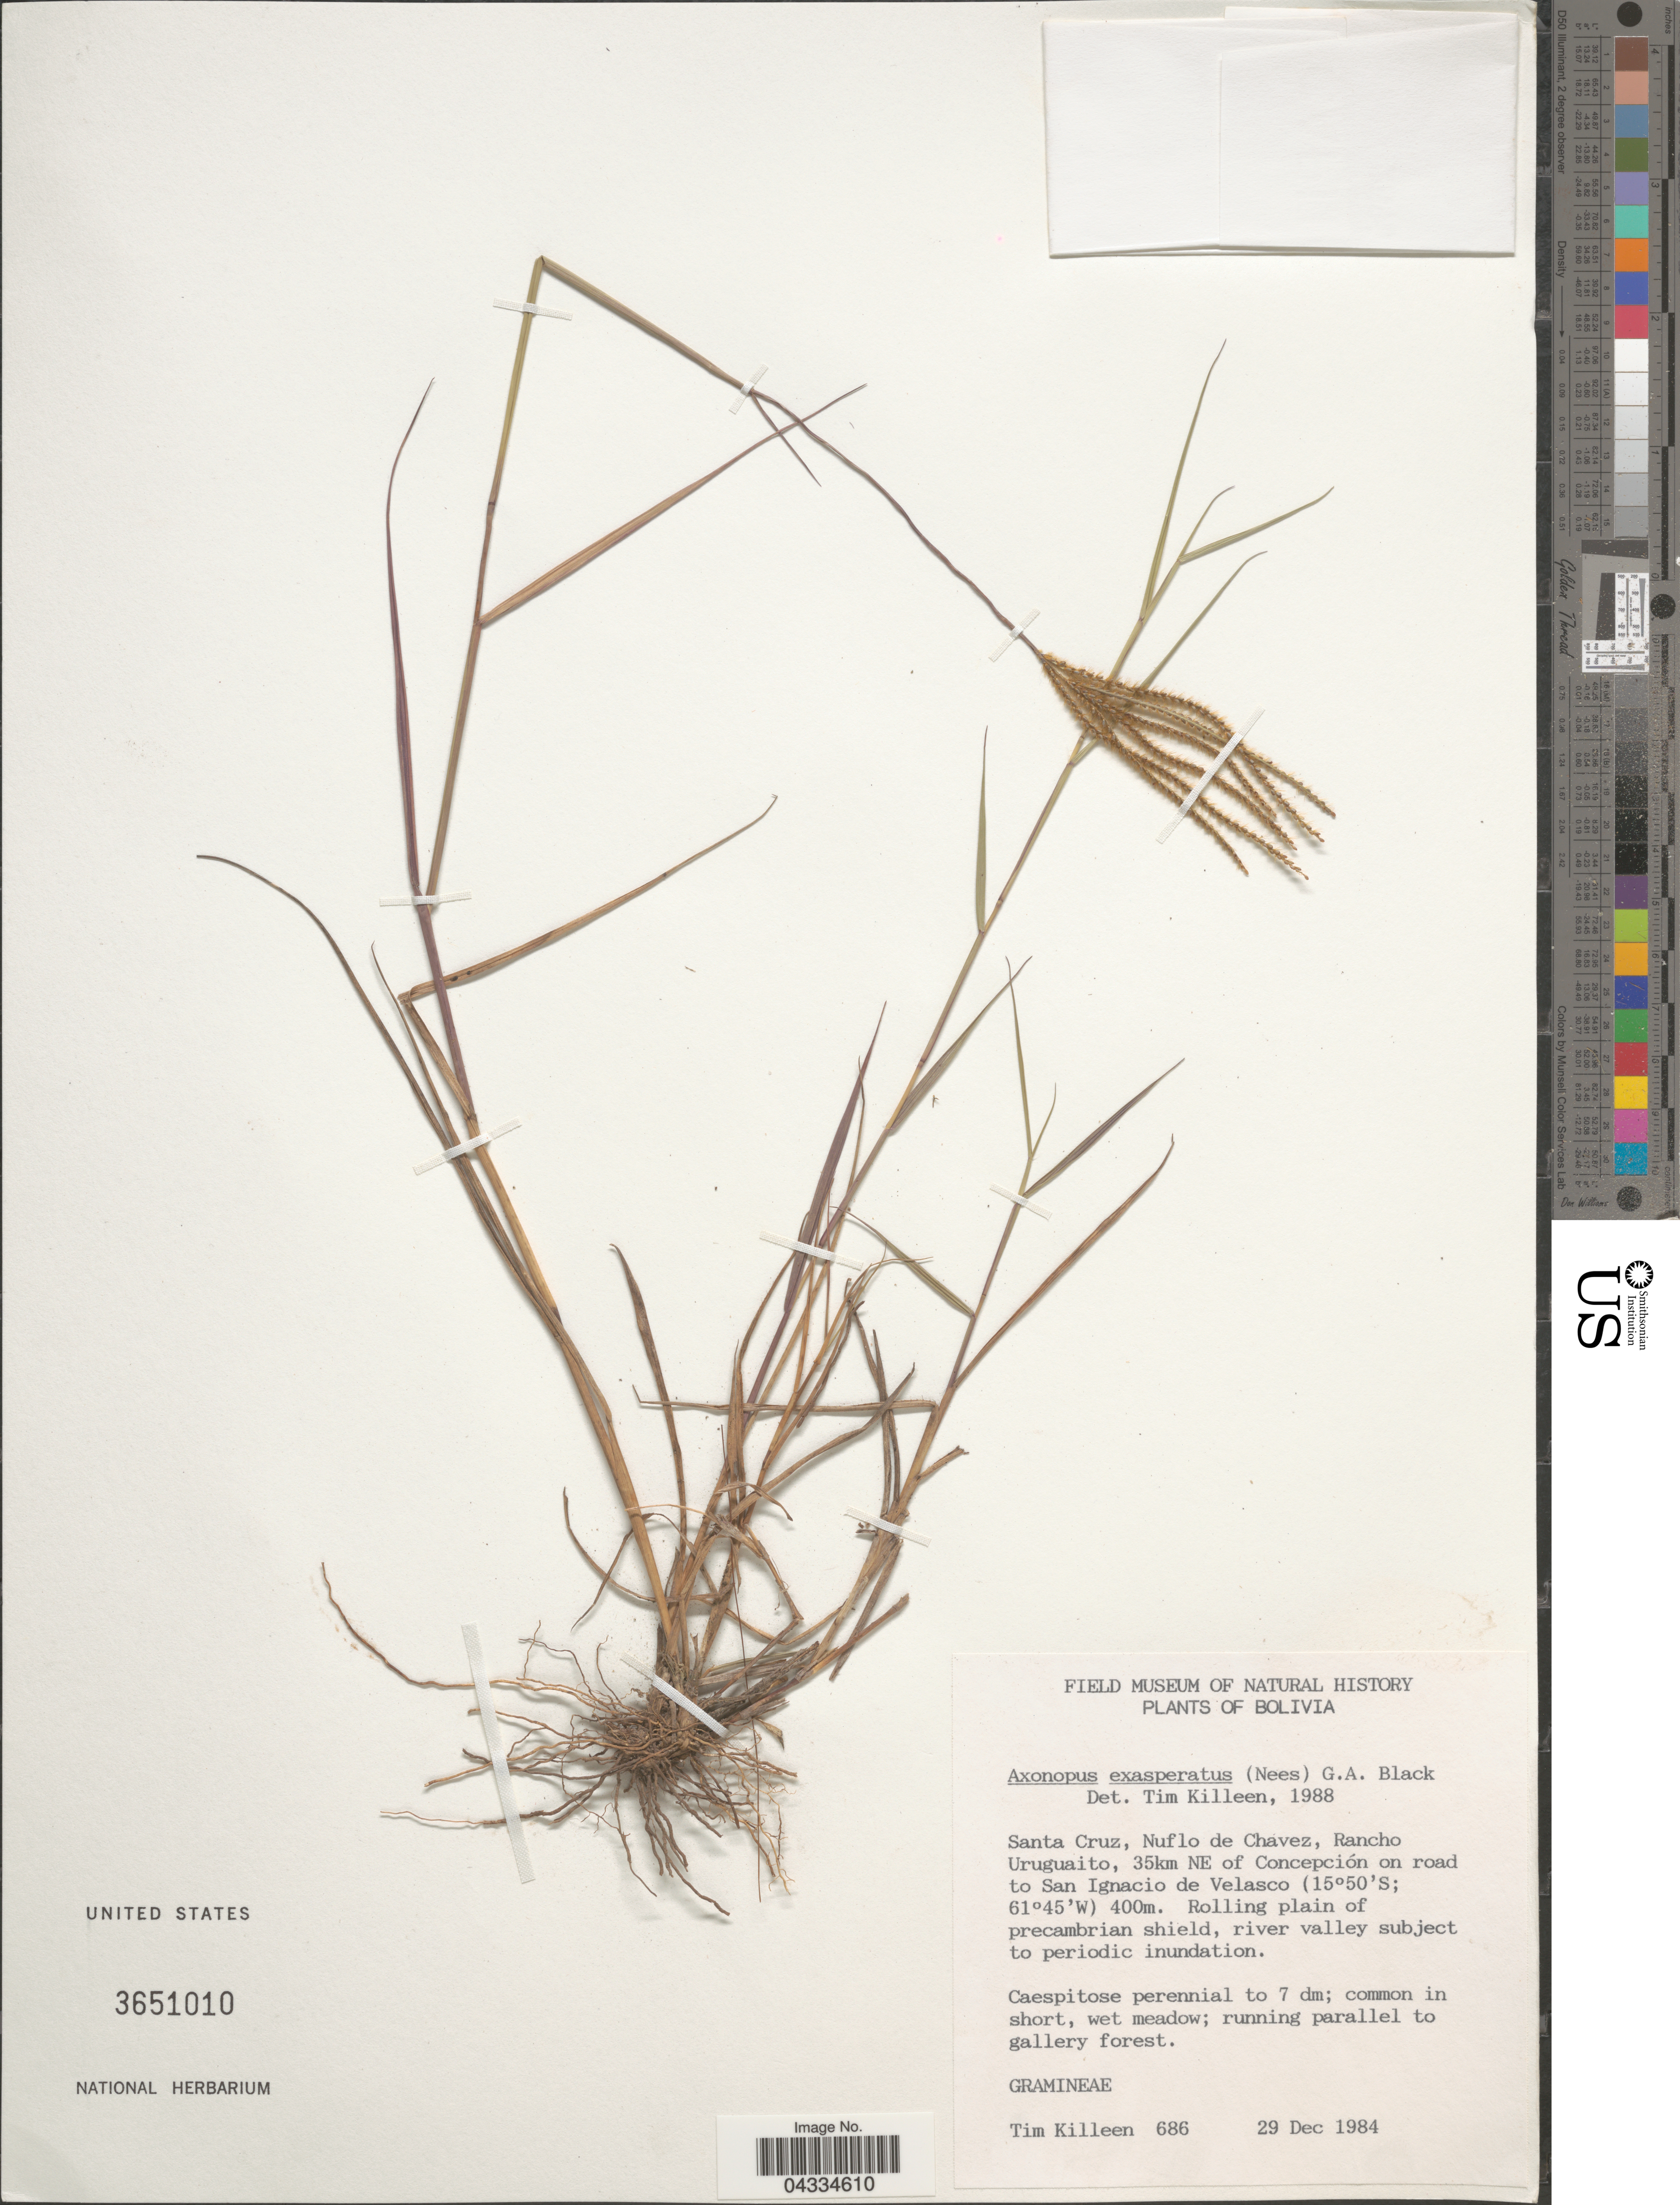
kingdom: Plantae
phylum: Tracheophyta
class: Liliopsida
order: Poales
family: Poaceae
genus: Axonopus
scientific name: Axonopus aureus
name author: P. Beauv.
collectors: T. J. Killeen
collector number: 686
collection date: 1984-12-29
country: Bolivia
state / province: Santa Cruz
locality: Nuflo de Chavez, Rancho Uruguaito, 35km NE of Concepción on road to San Ignacio de Velasco.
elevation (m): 400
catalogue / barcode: US 3651010